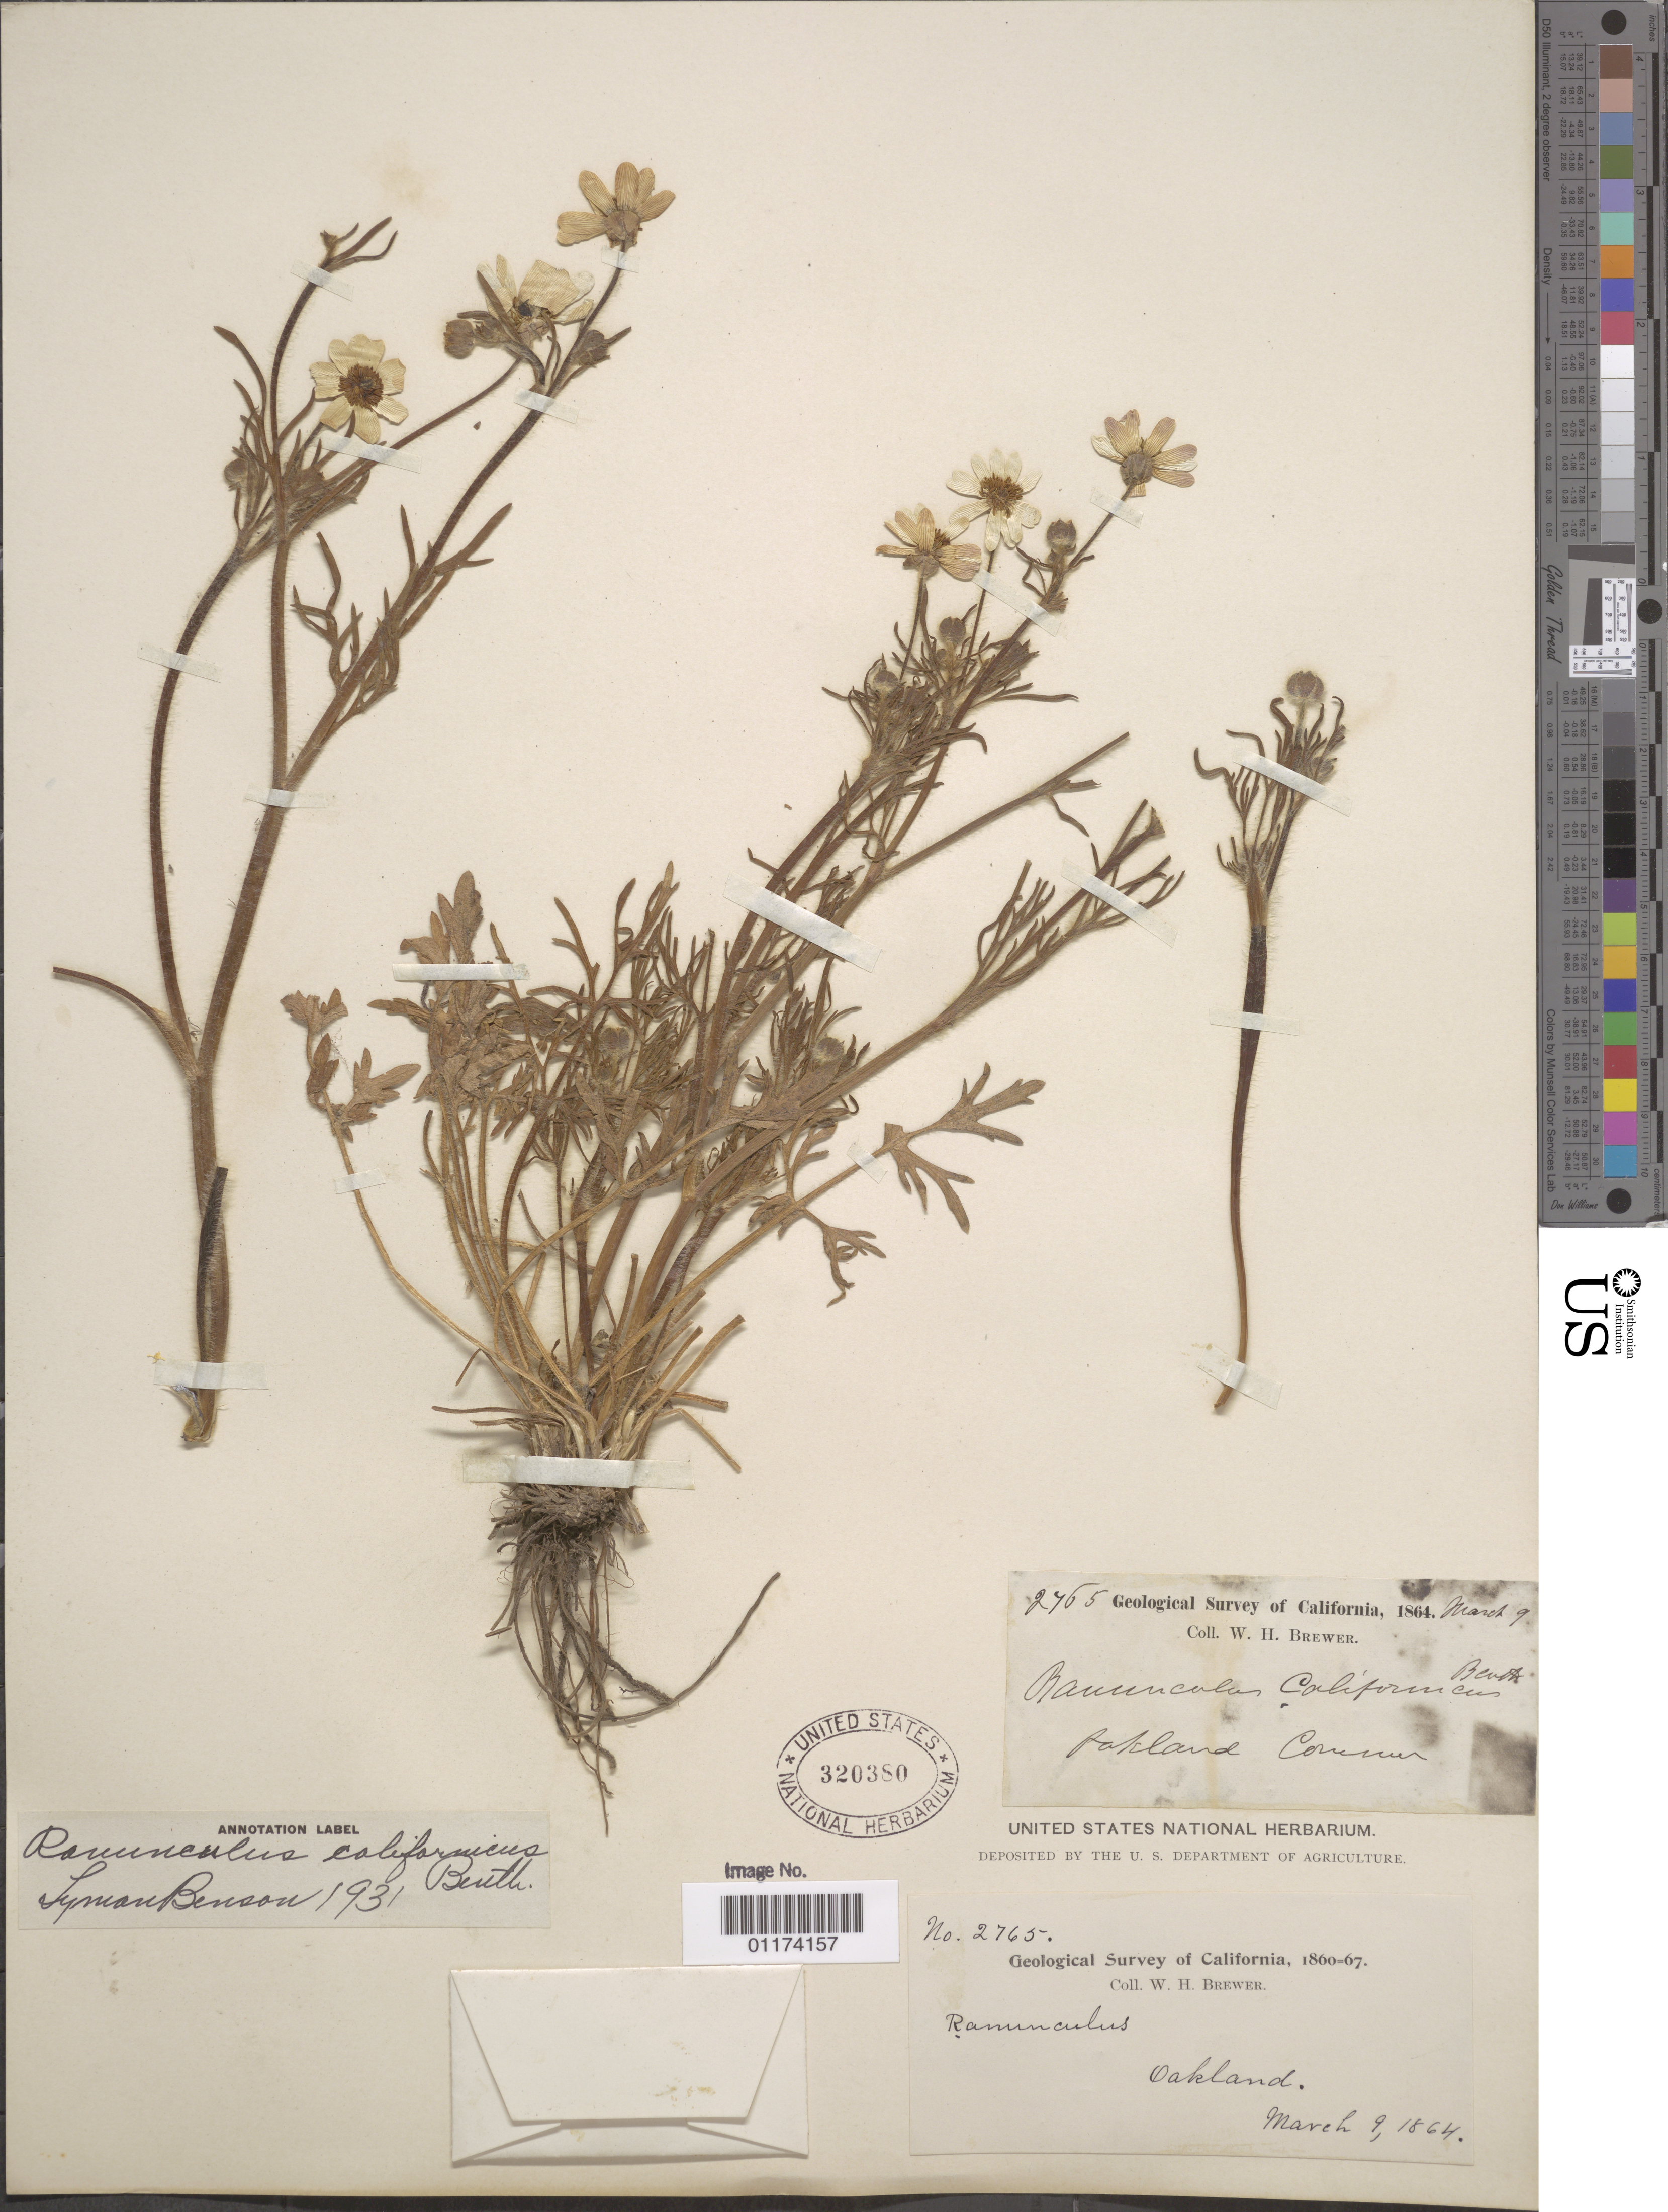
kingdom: Plantae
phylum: Tracheophyta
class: Magnoliopsida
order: Ranunculales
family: Ranunculaceae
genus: Ranunculus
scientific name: Ranunculus californicus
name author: Benth.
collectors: W. H. Brewer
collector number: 2765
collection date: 1864-03-09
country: United States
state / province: California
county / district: Alameda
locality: Oakland.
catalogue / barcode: US 320380